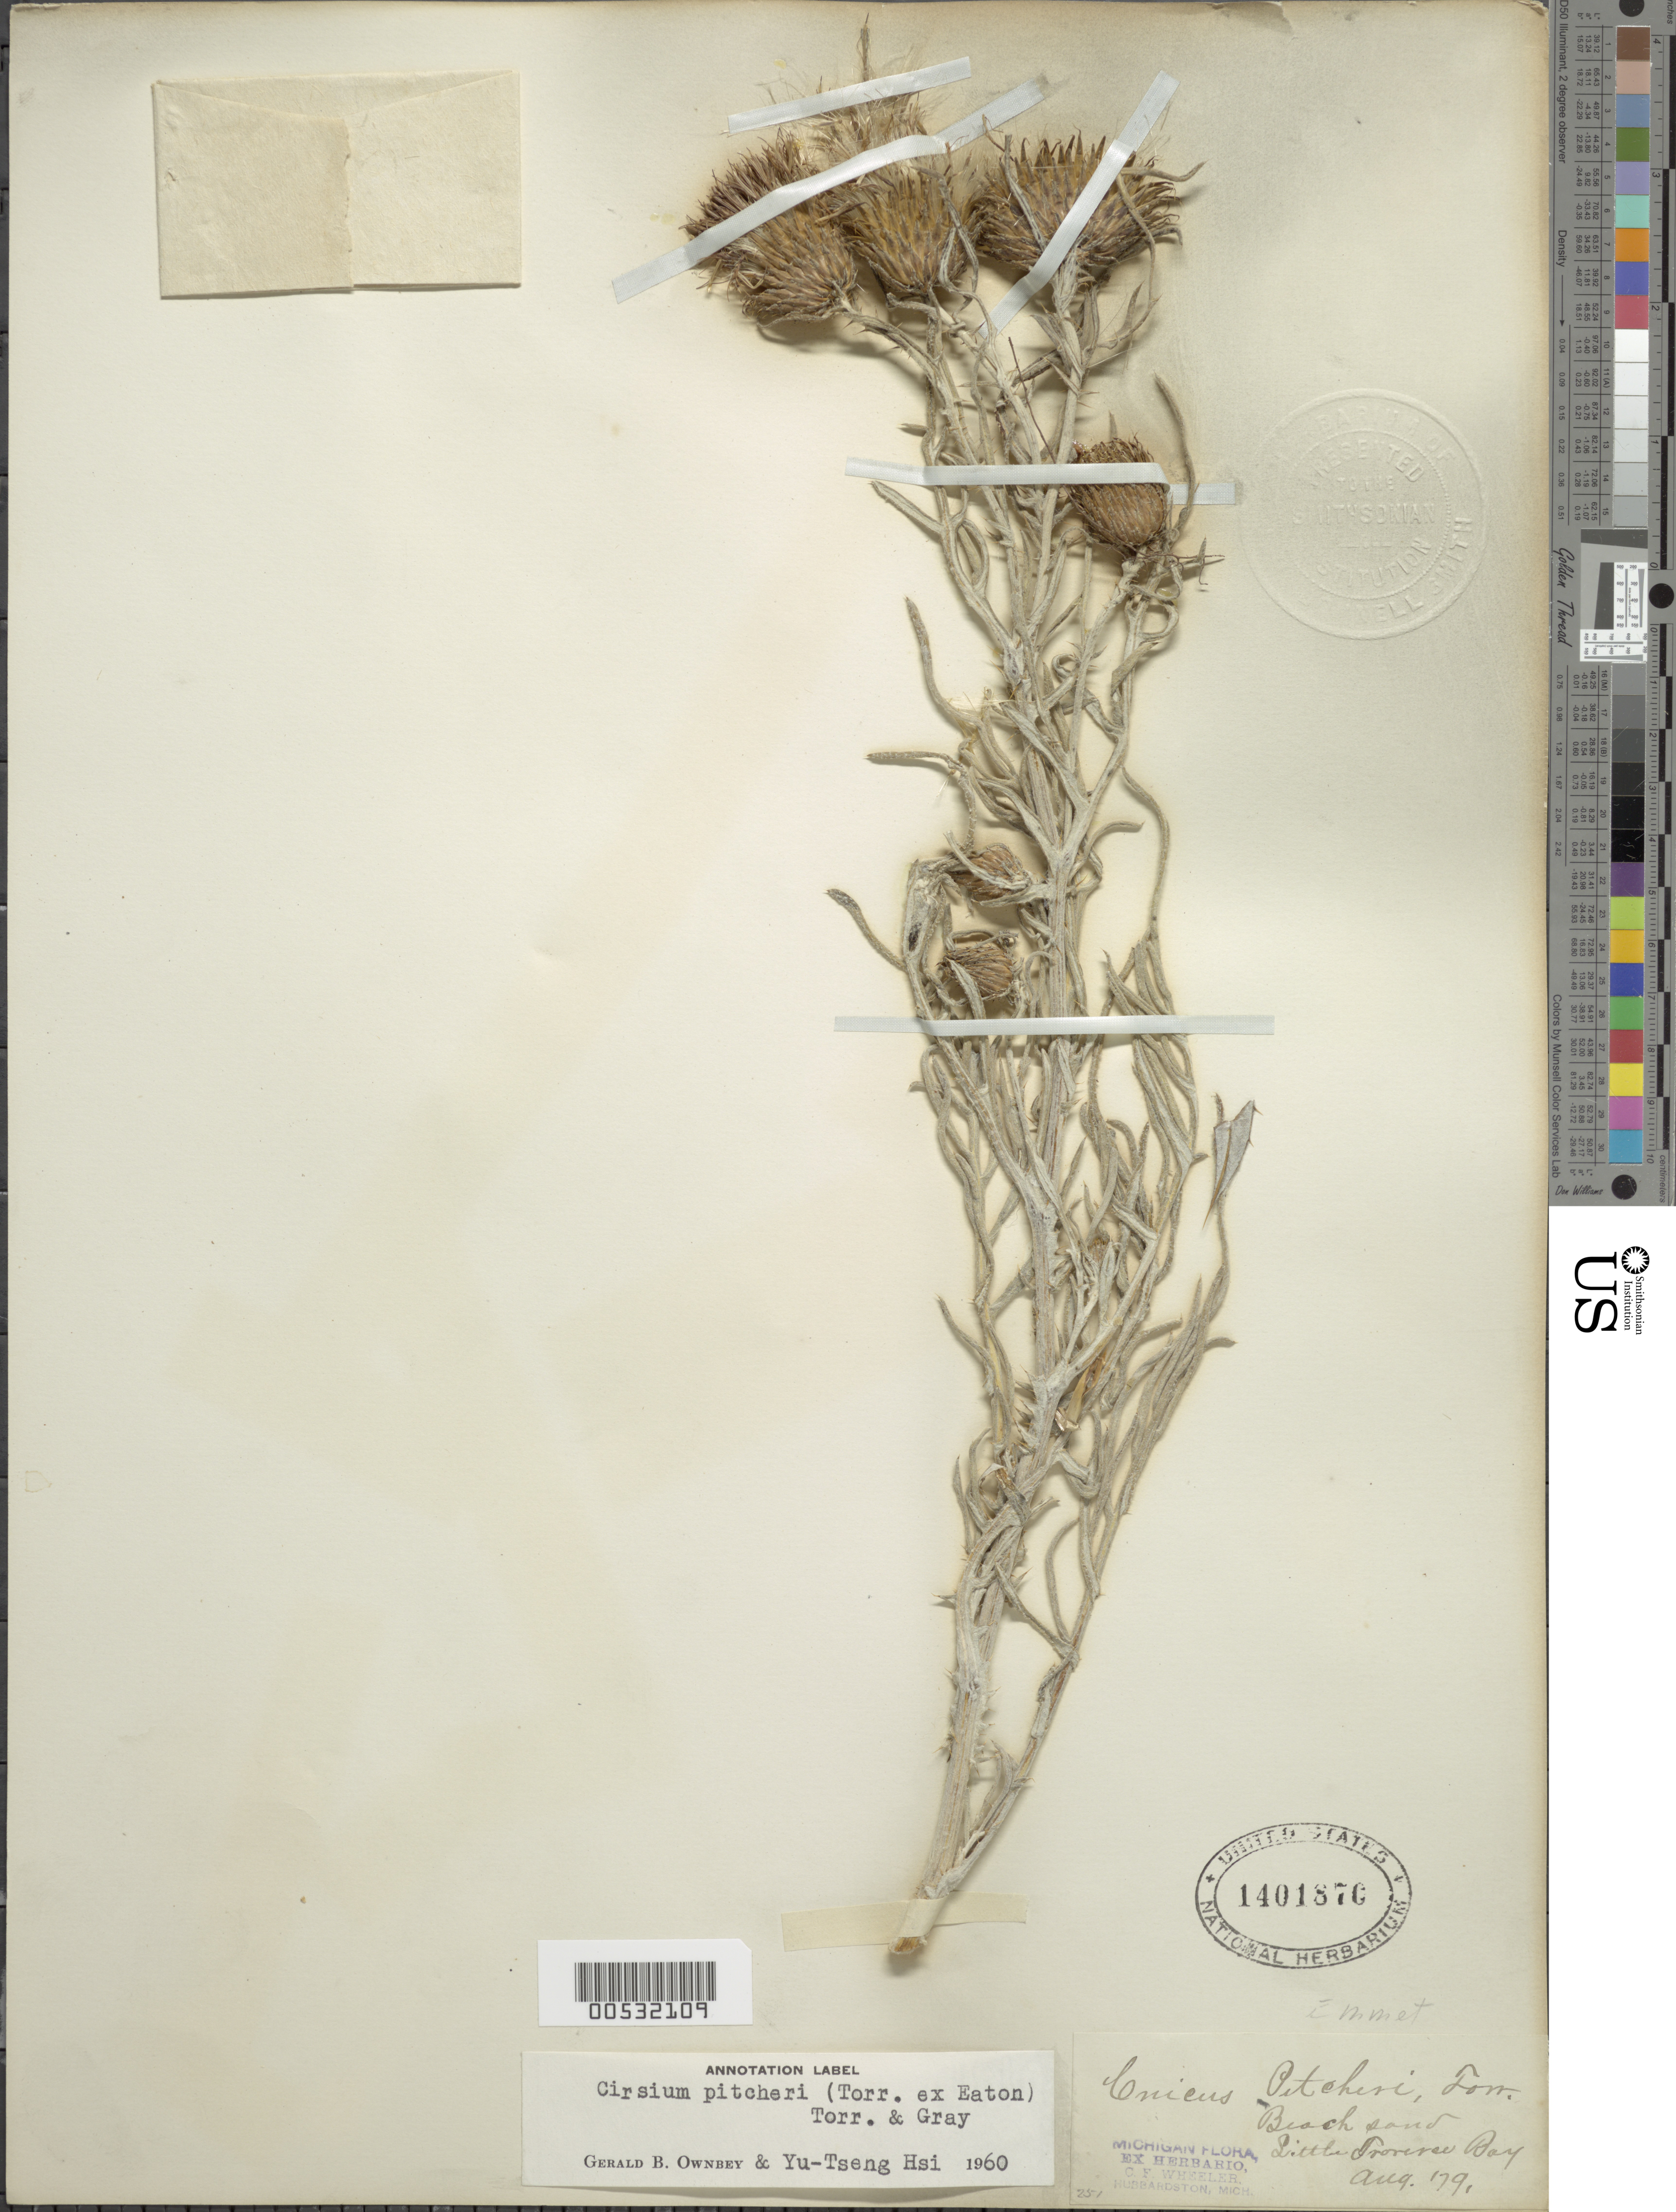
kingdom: Plantae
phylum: Tracheophyta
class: Magnoliopsida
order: Asterales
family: Asteraceae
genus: Cirsium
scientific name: Cirsium pitcheri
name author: (Torr. ex Eaton) Torr. & A. Gray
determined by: Ownbey, G. B.; Hsi, Y.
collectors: ex herb. Wheeler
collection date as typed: Aug 1879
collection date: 1879-08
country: United States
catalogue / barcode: US 1401870